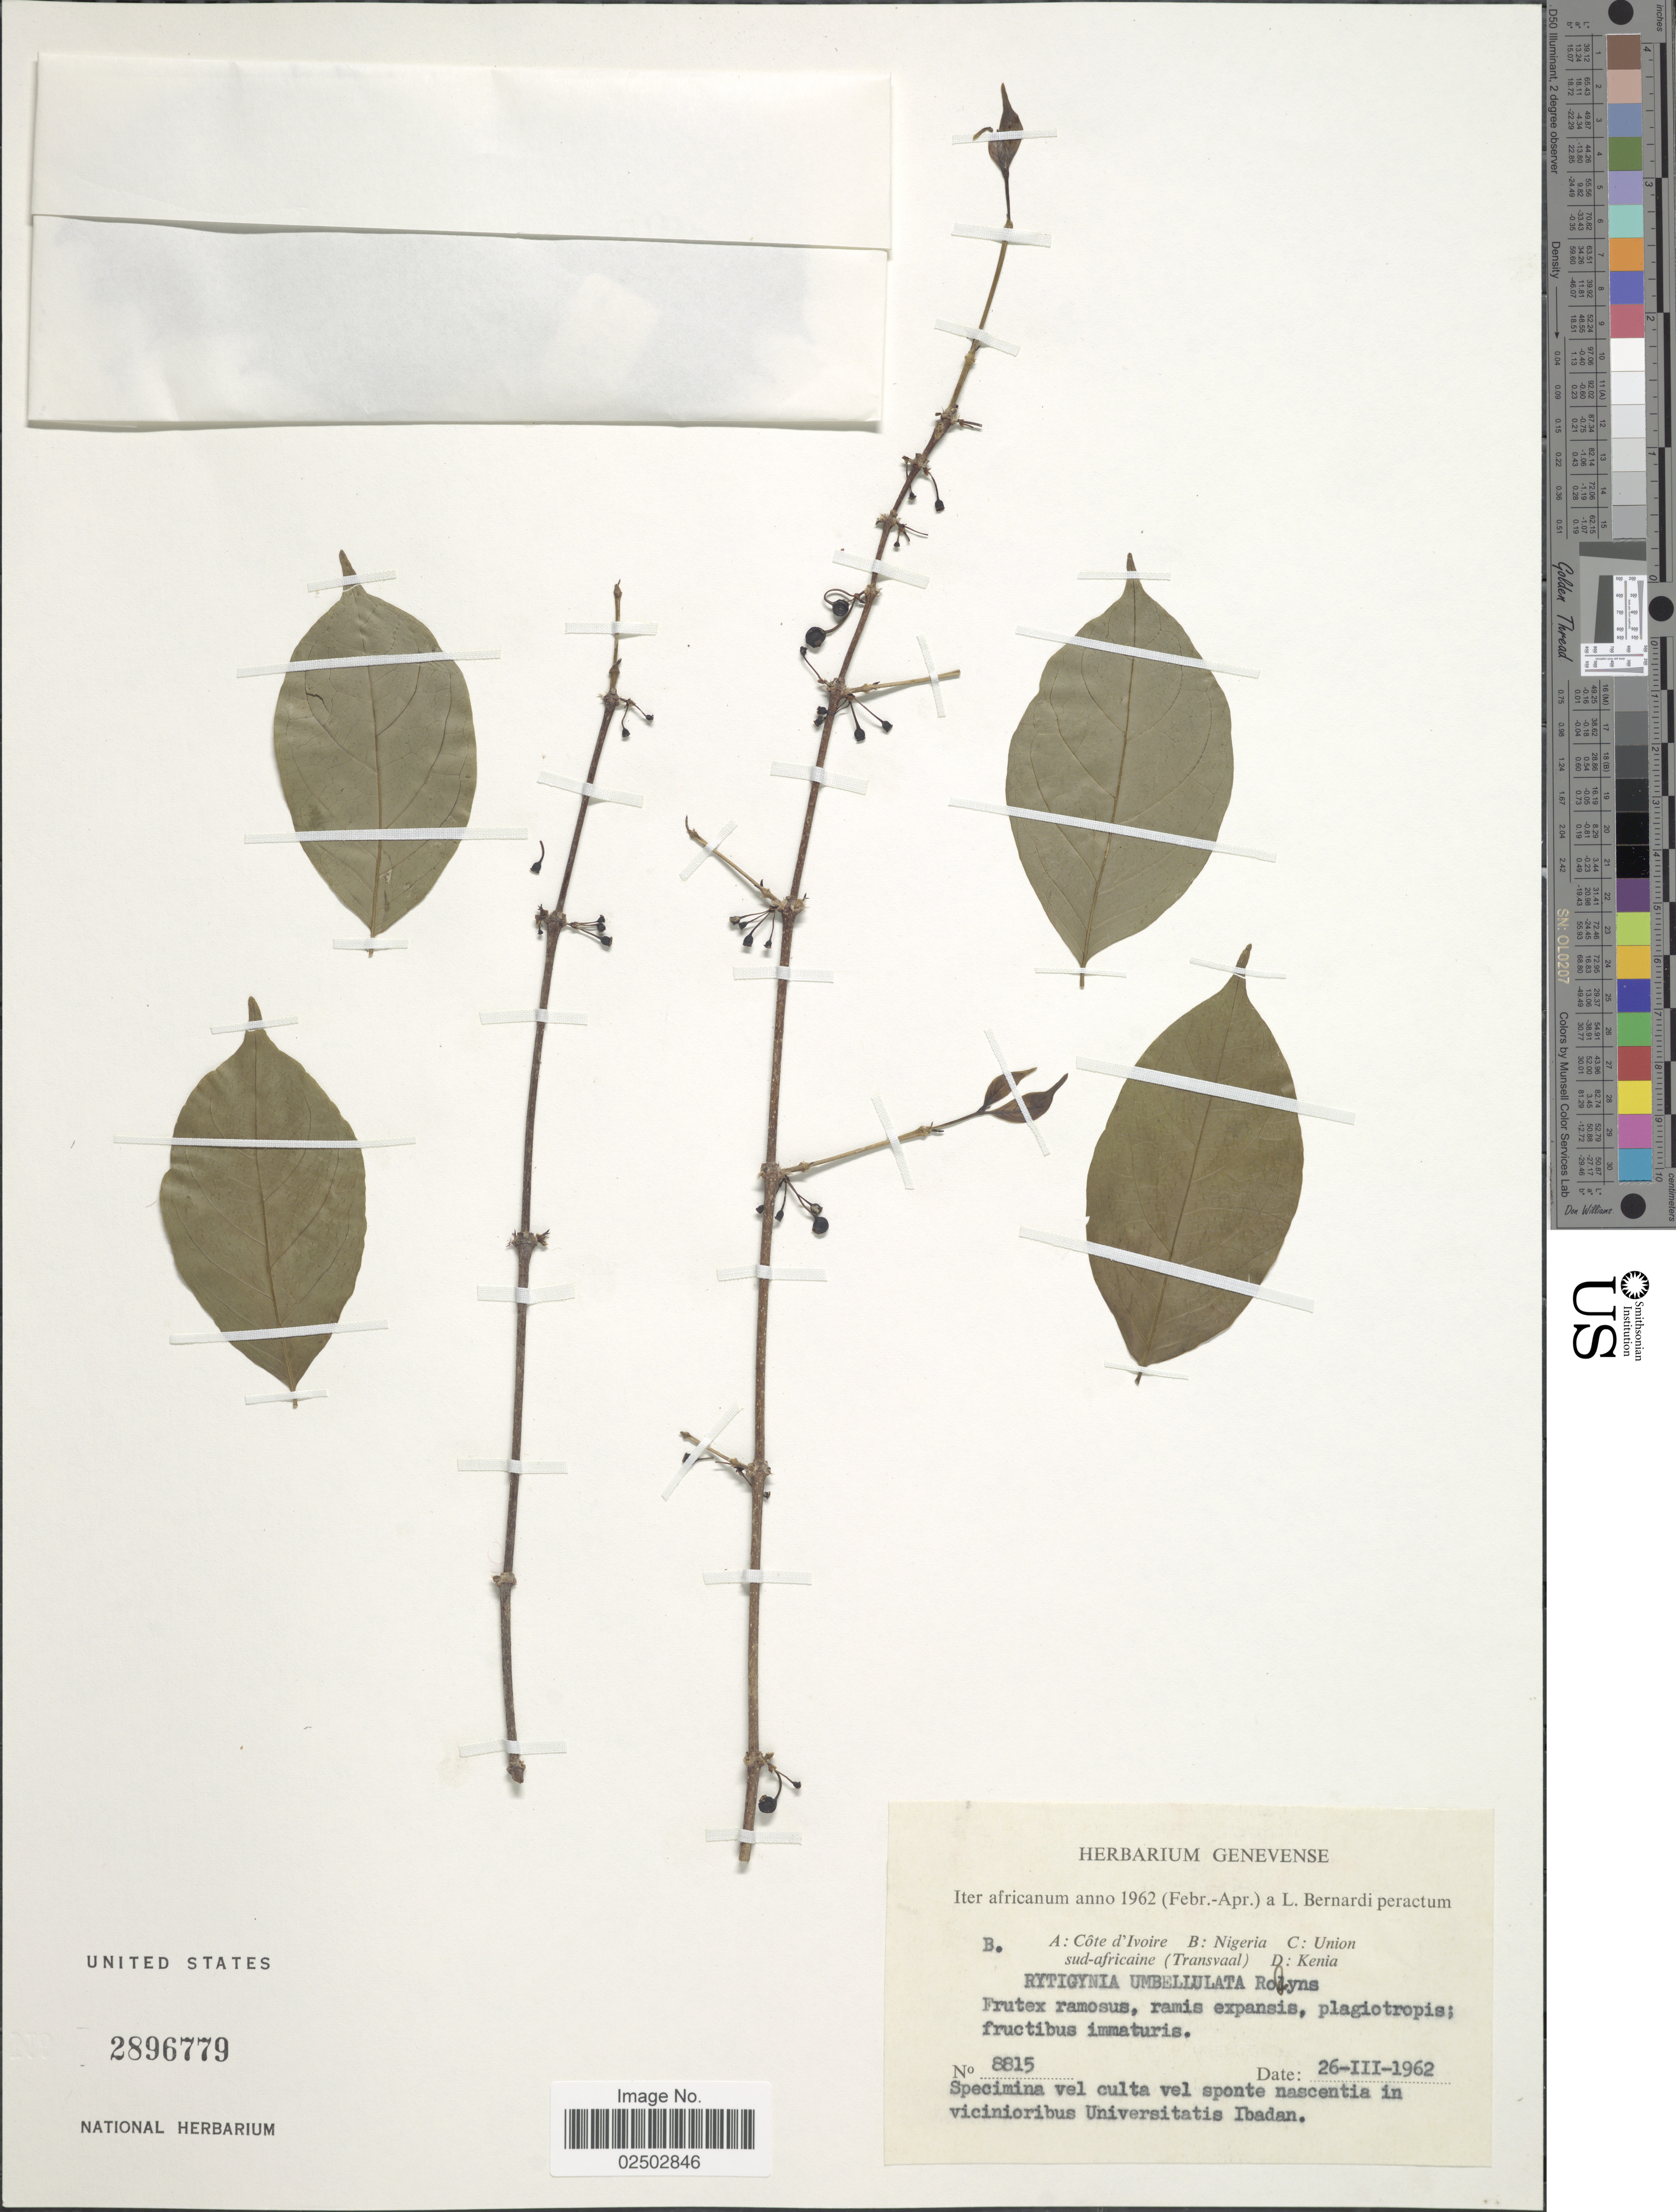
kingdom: Plantae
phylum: Tracheophyta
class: Magnoliopsida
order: Gentianales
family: Rubiaceae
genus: Rytigynia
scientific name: Rytigynia umbellulata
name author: (Hiern) Robyns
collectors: L. Bernardi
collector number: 8815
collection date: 1962-03-26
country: Nigeria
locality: Iter africanum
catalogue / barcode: US 2896779